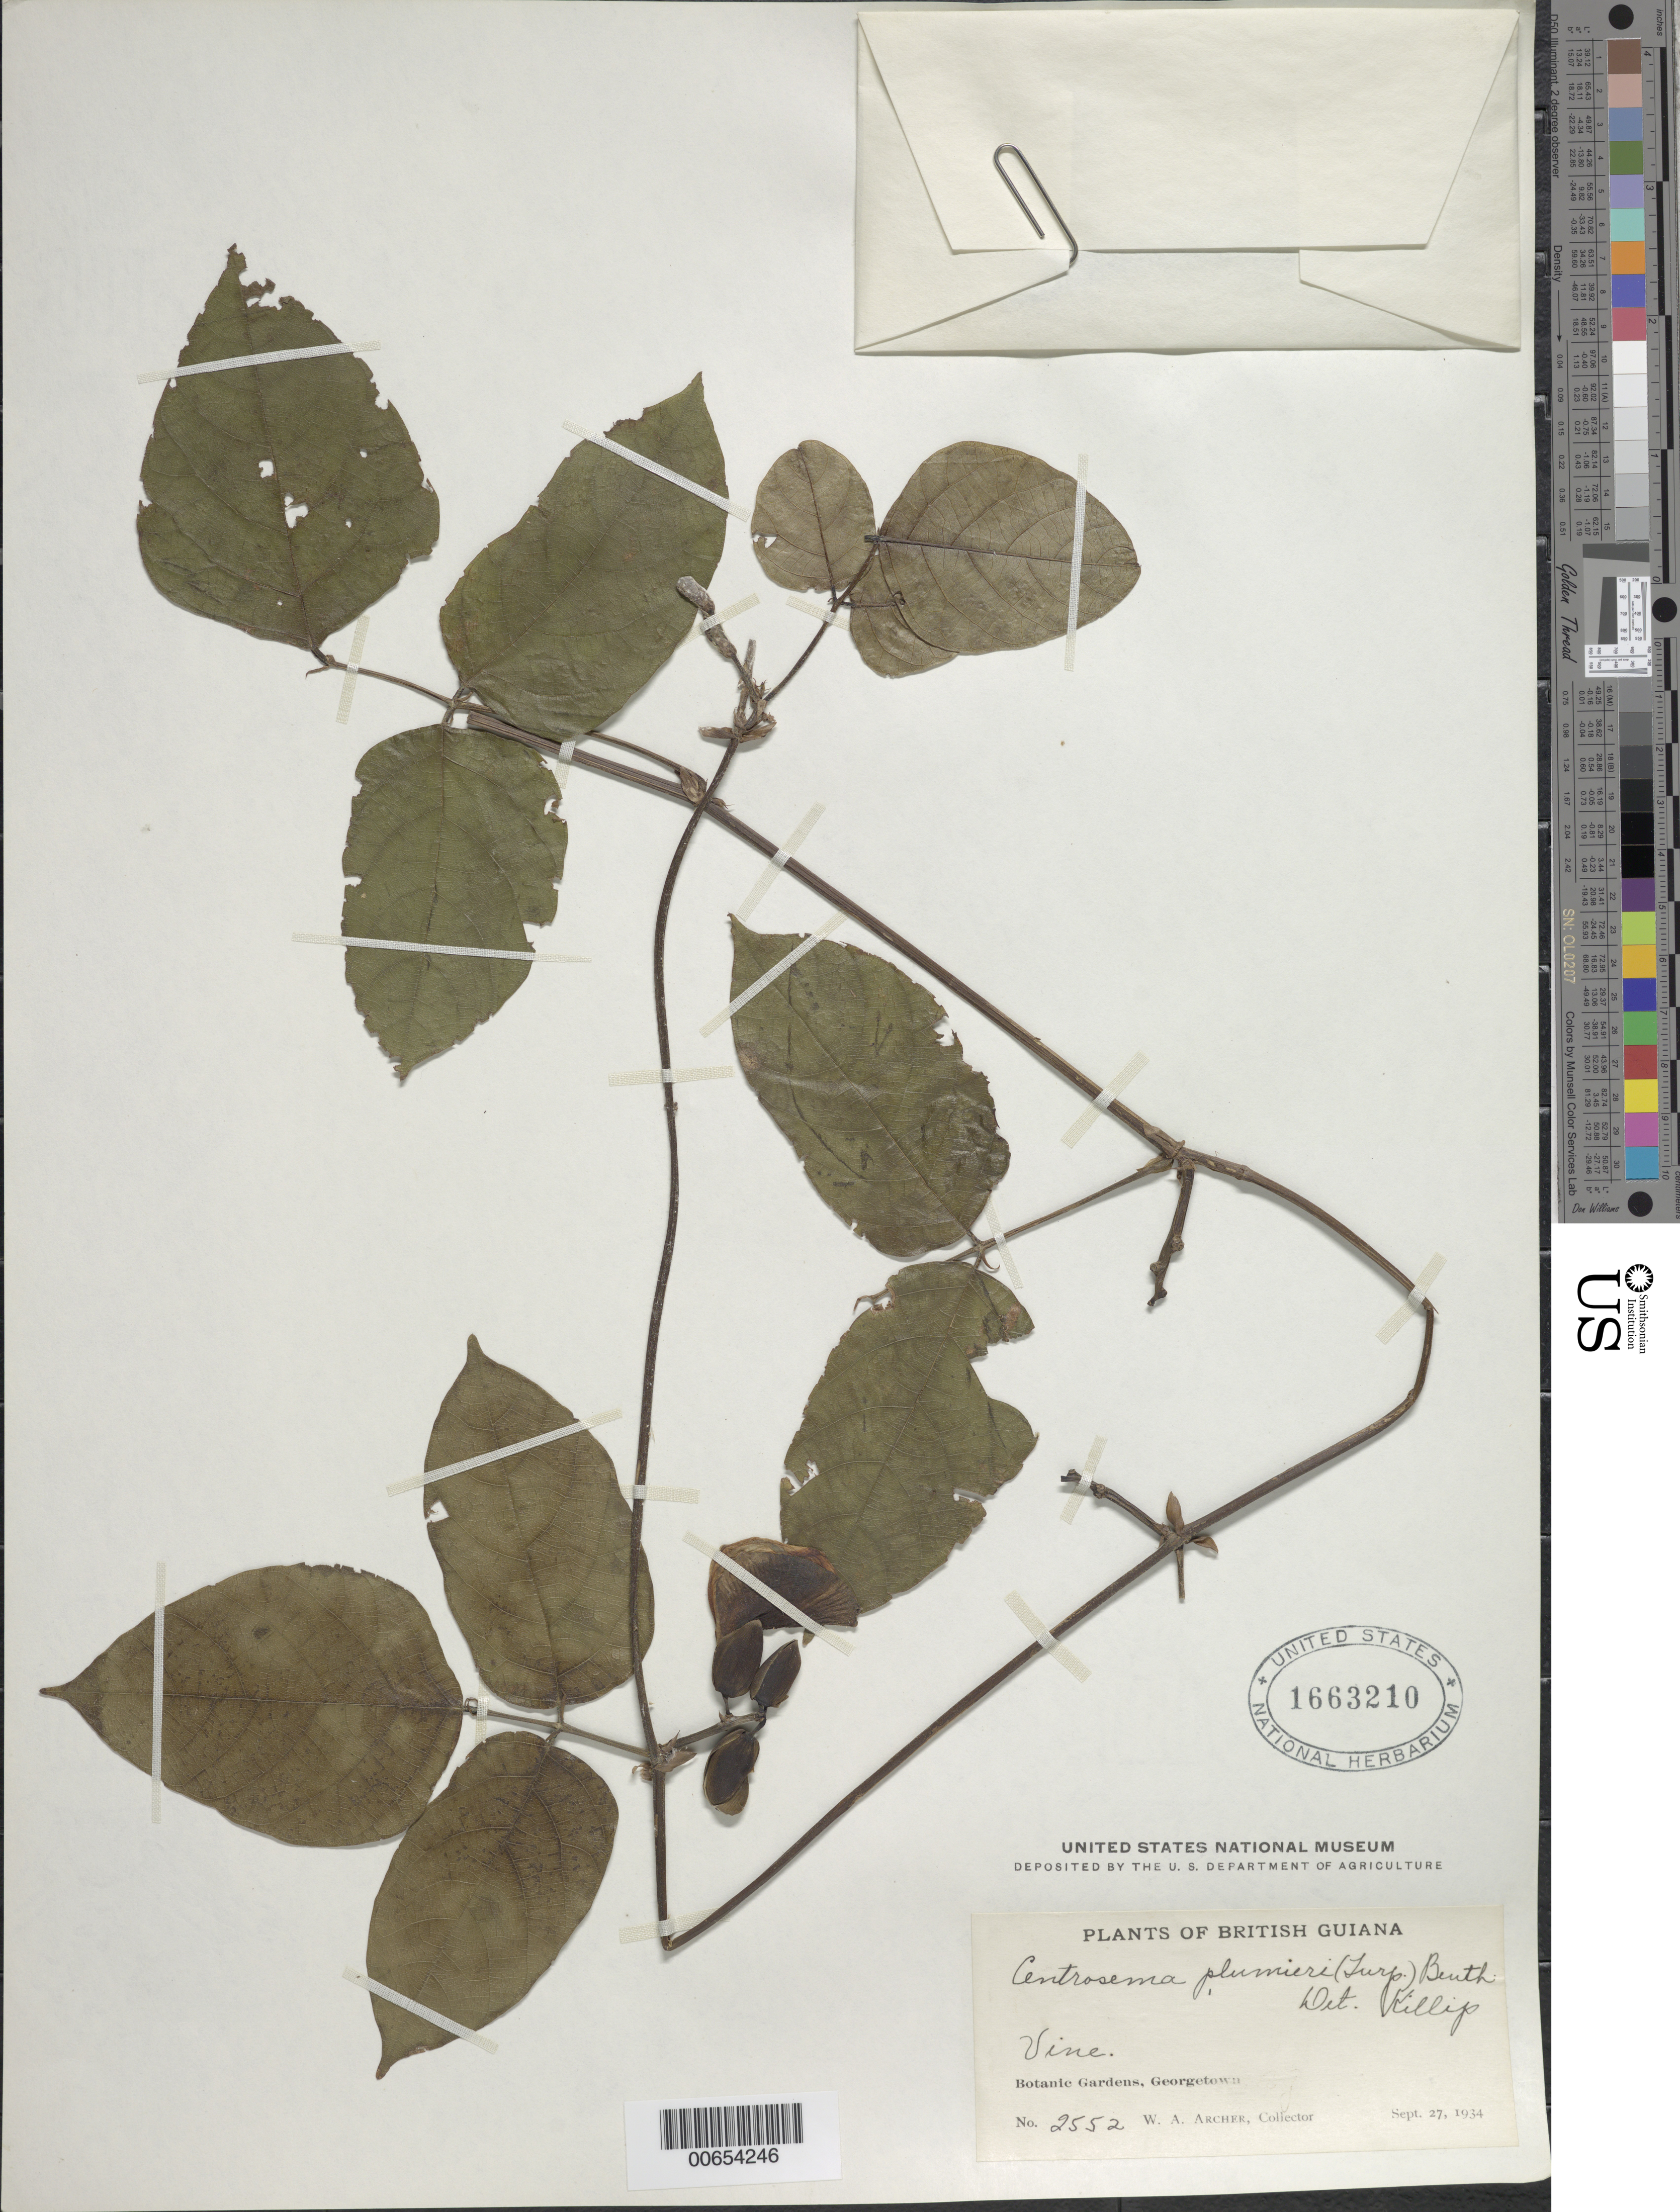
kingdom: Plantae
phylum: Tracheophyta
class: Magnoliopsida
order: Fabales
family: Fabaceae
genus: Centrosema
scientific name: Centrosema plumieri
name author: (Turpin ex Pers.) Benth.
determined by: Killip, Ellsworth P.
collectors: W. A. Archer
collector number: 2552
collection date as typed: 27-Sep-34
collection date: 1934-09-27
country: Guyana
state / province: Demerara-Mahaica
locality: Georgetown, Botanic Gardens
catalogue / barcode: US 1663210